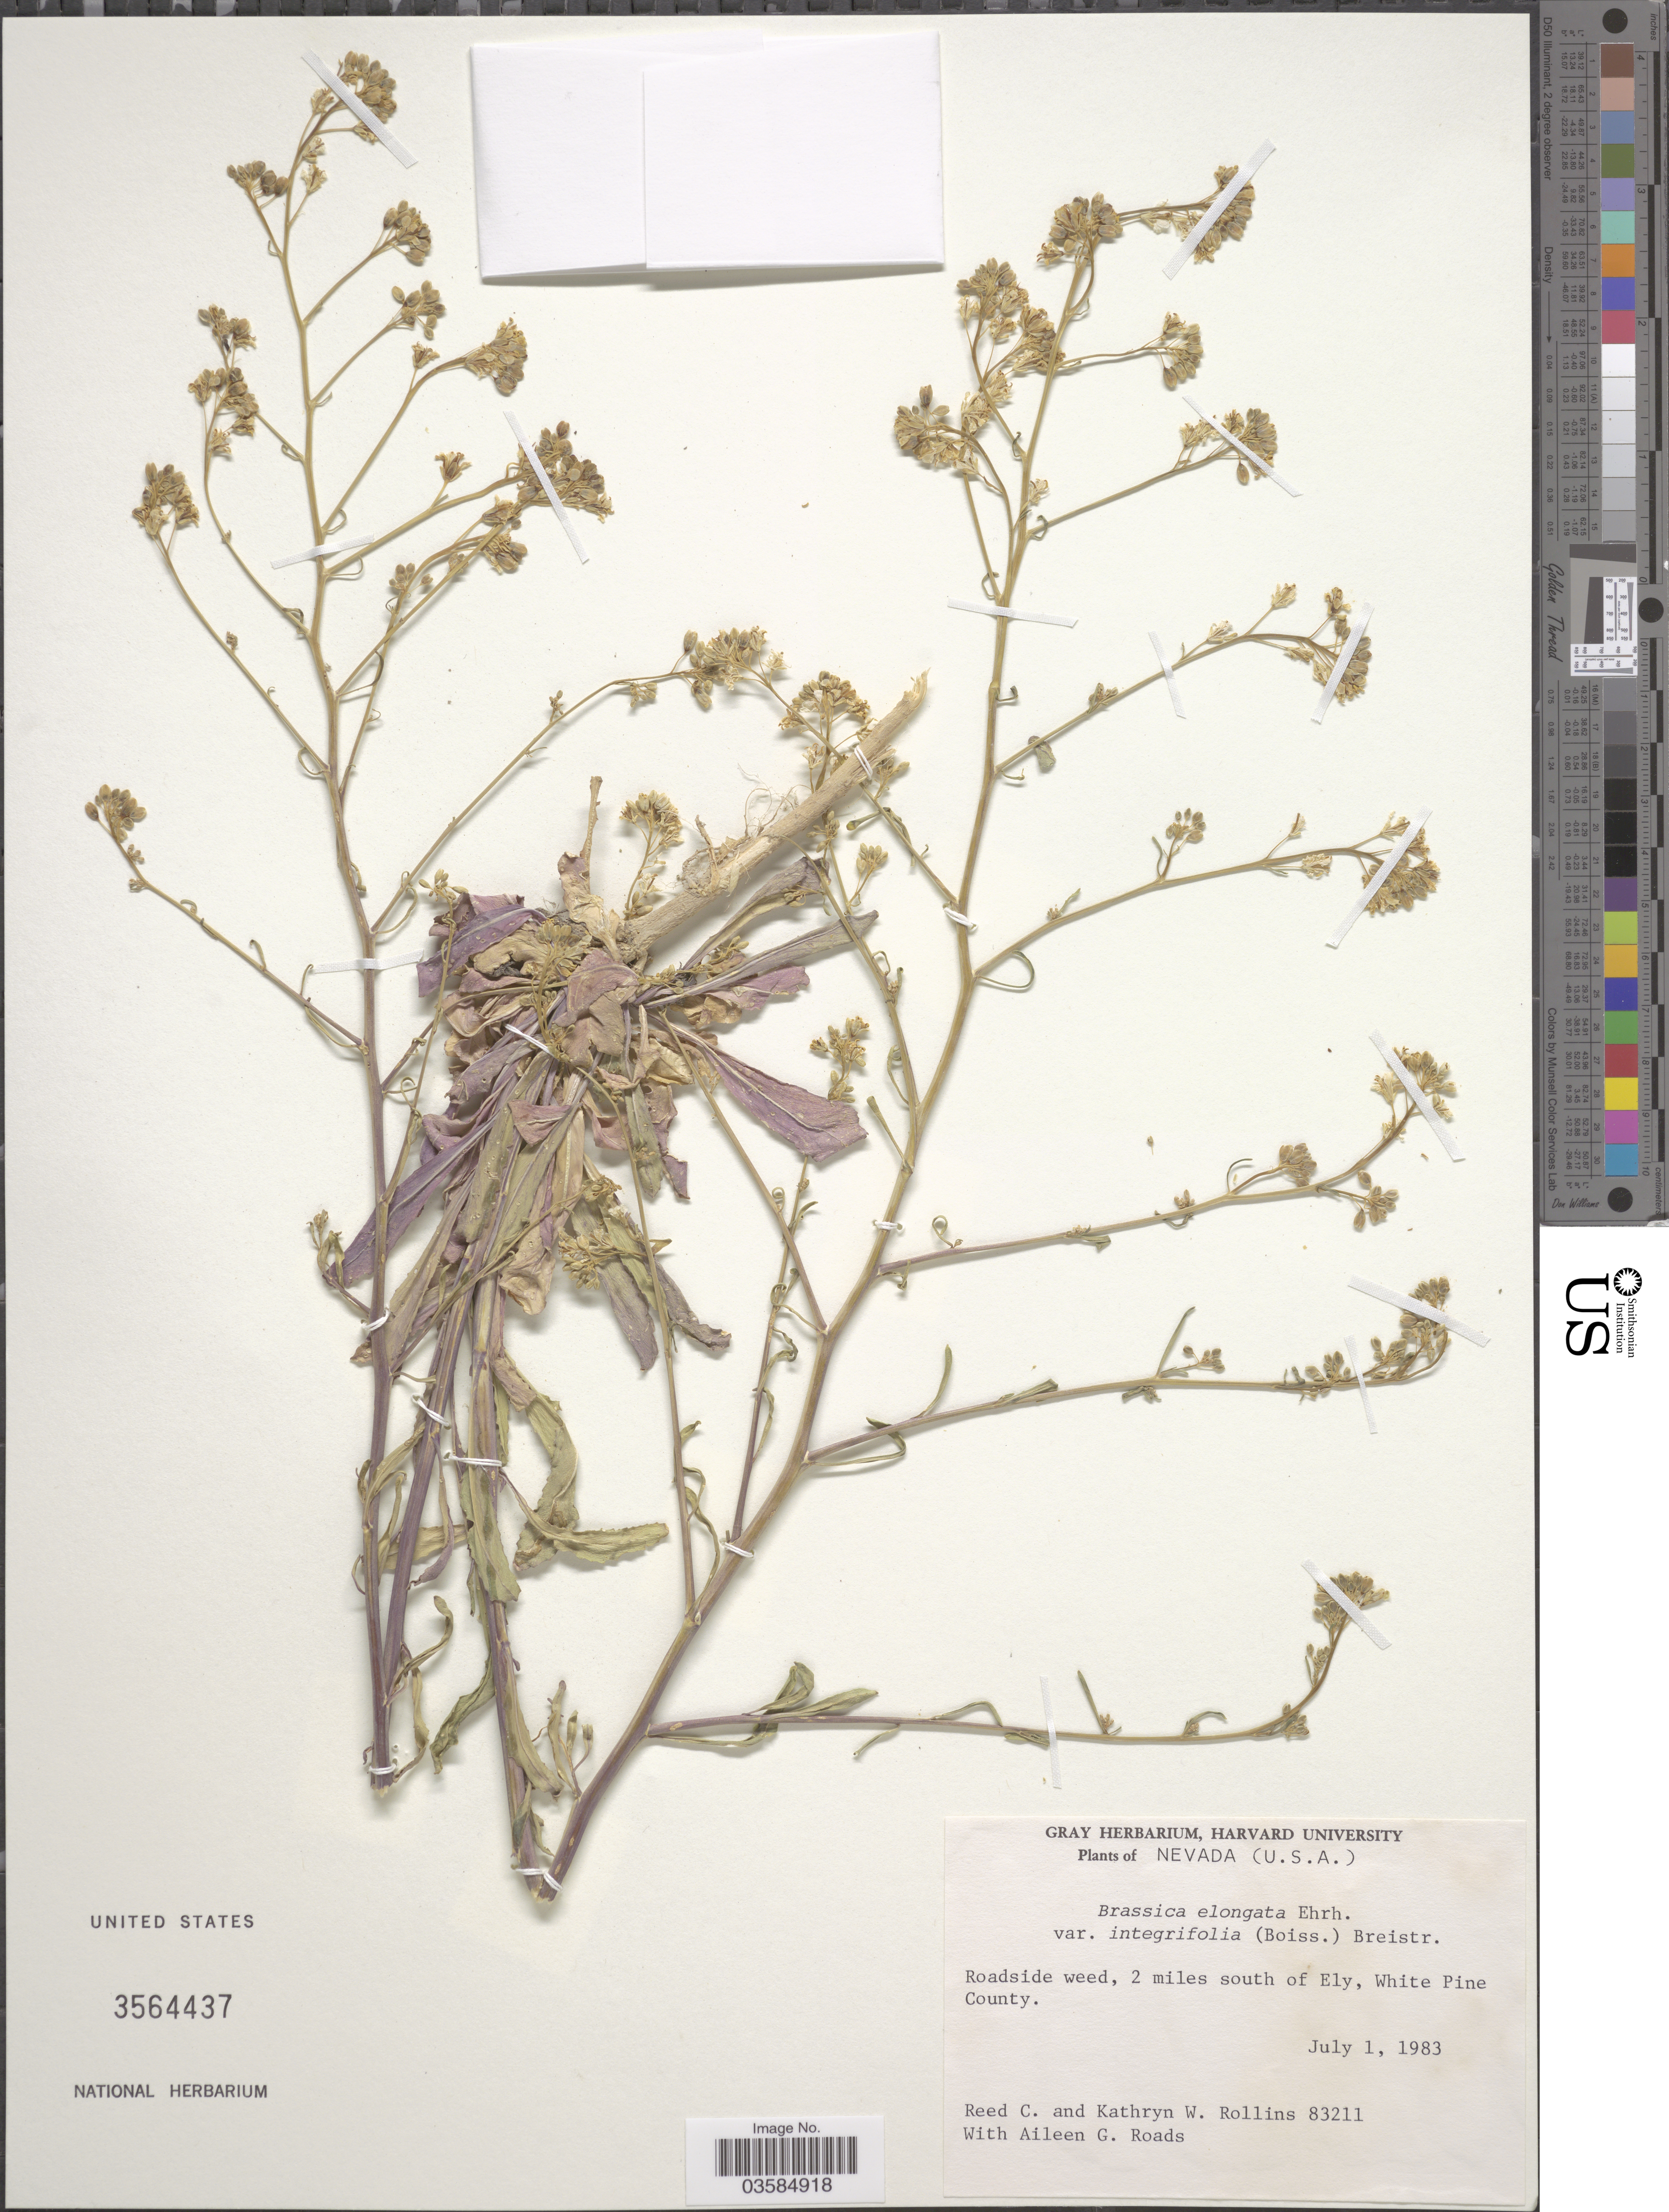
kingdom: Plantae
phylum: Tracheophyta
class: Magnoliopsida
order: Brassicales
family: Brassicaceae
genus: Brassica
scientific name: Brassica elongata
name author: Ehrh.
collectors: R. C. Rollins, K. W. Rollins & A. Roads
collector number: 83211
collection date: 1983-07-01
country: United States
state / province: Nevada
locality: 2 miles south of Ely, White Pine County.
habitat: roadside weed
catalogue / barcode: US 3564437